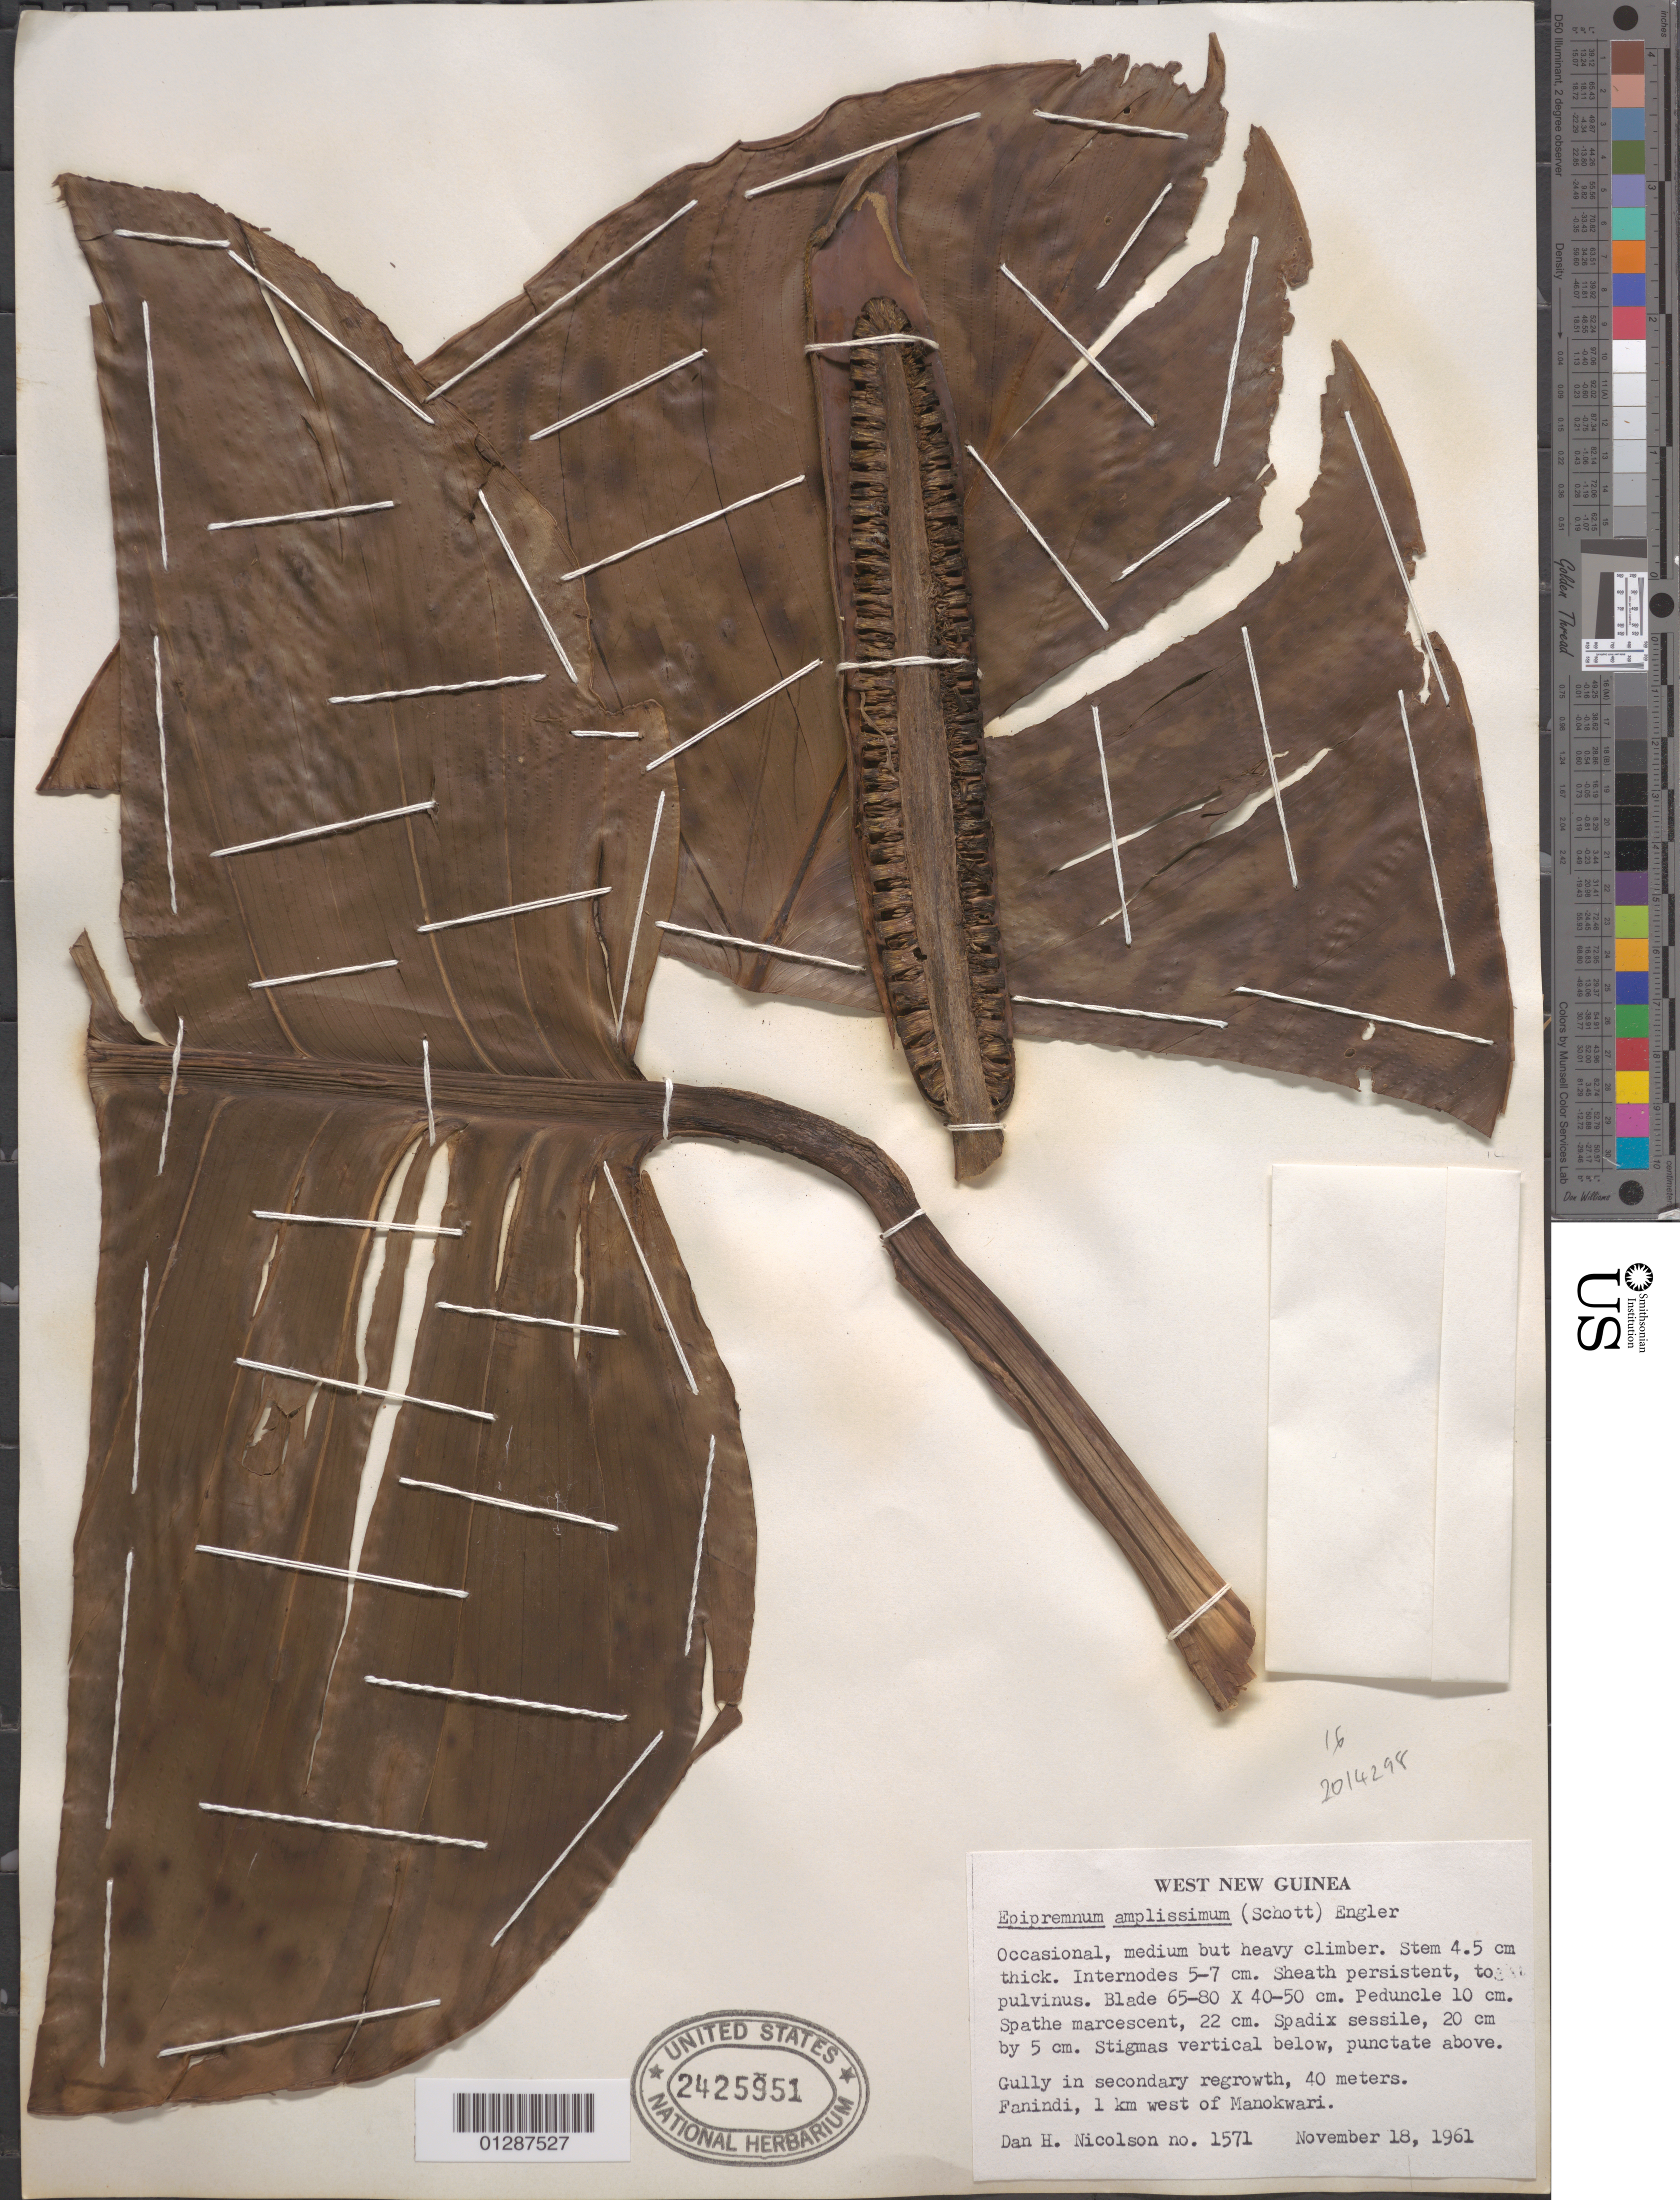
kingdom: Plantae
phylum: Tracheophyta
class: Liliopsida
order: Alismatales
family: Araceae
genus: Epipremnum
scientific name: Epipremnum amplissimum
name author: (Schott) Engl.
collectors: D. H. Nicolson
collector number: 1571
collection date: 1961-11-18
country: Indonesia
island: New Guinea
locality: West New Guinea. Fanindi, 1 km west of Manokwari.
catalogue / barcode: US 2425951